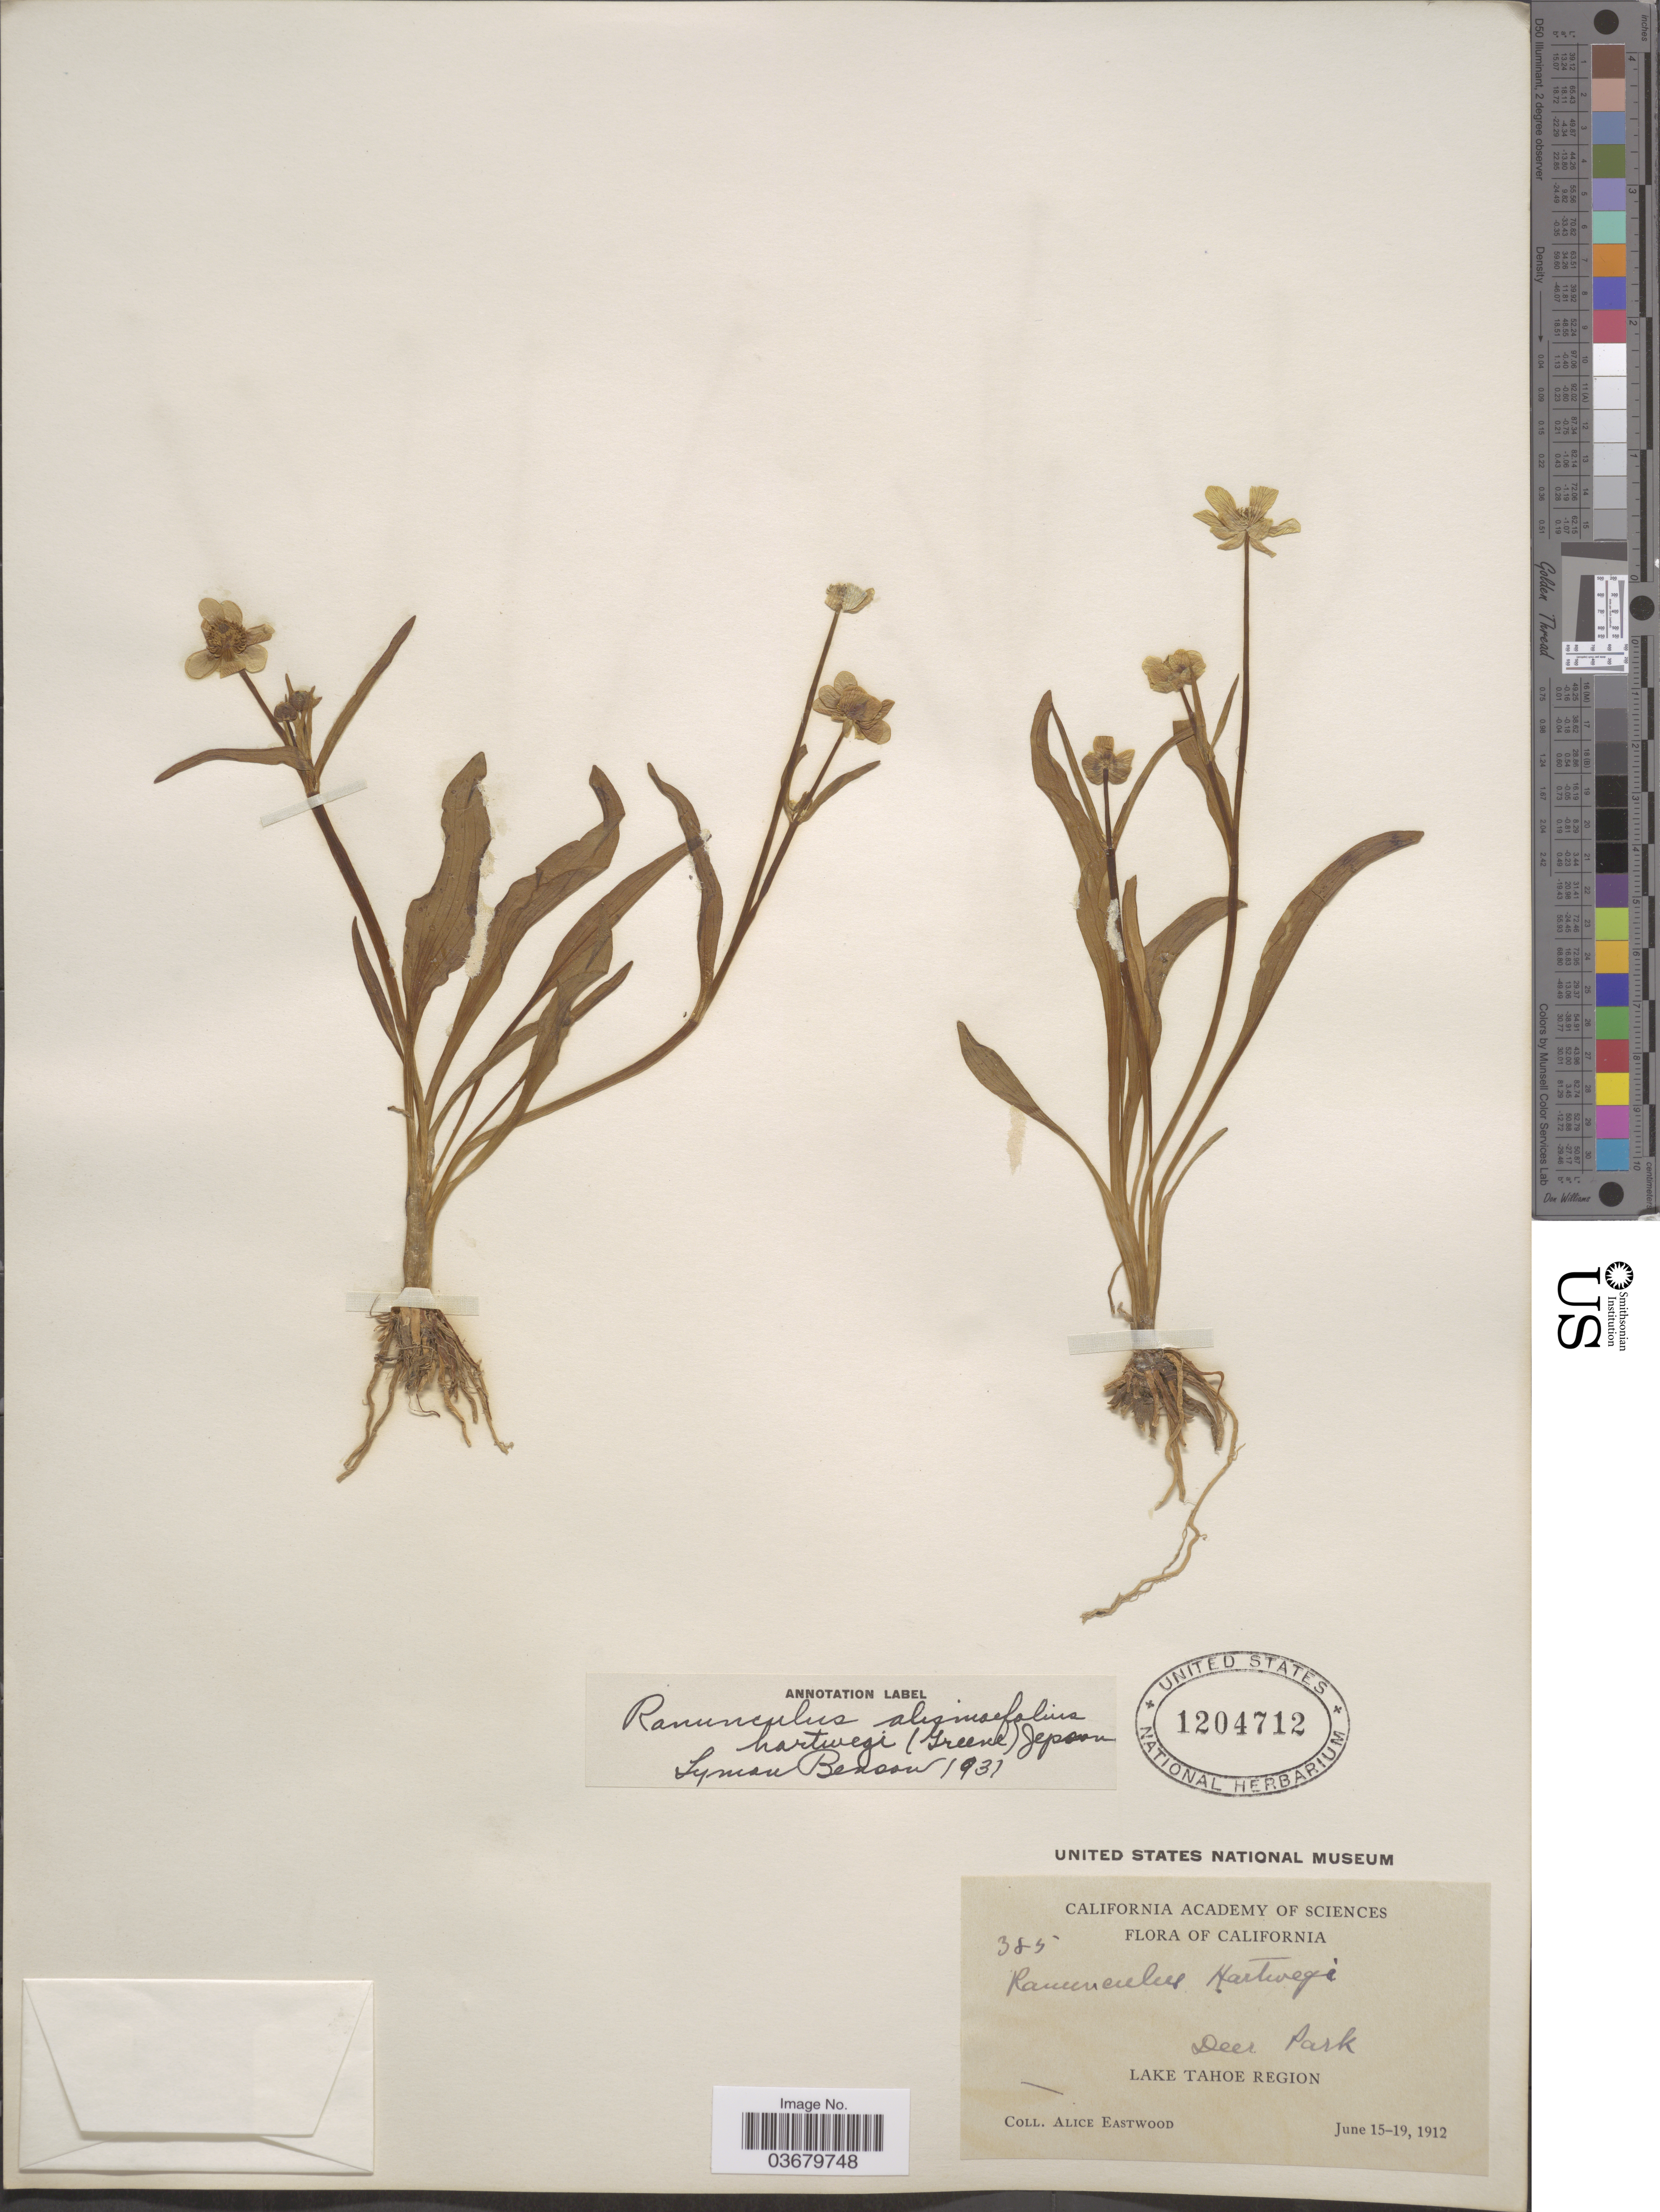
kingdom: Plantae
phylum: Tracheophyta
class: Magnoliopsida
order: Ranunculales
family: Ranunculaceae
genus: Ranunculus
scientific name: Ranunculus alismifolius var. hartwegii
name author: (Greene) Jeps.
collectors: A. Eastwood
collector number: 385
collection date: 1912-06-15/1912-06-19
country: United States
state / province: California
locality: Deer Park. Lake Tahoe Region.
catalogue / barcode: US 1204712